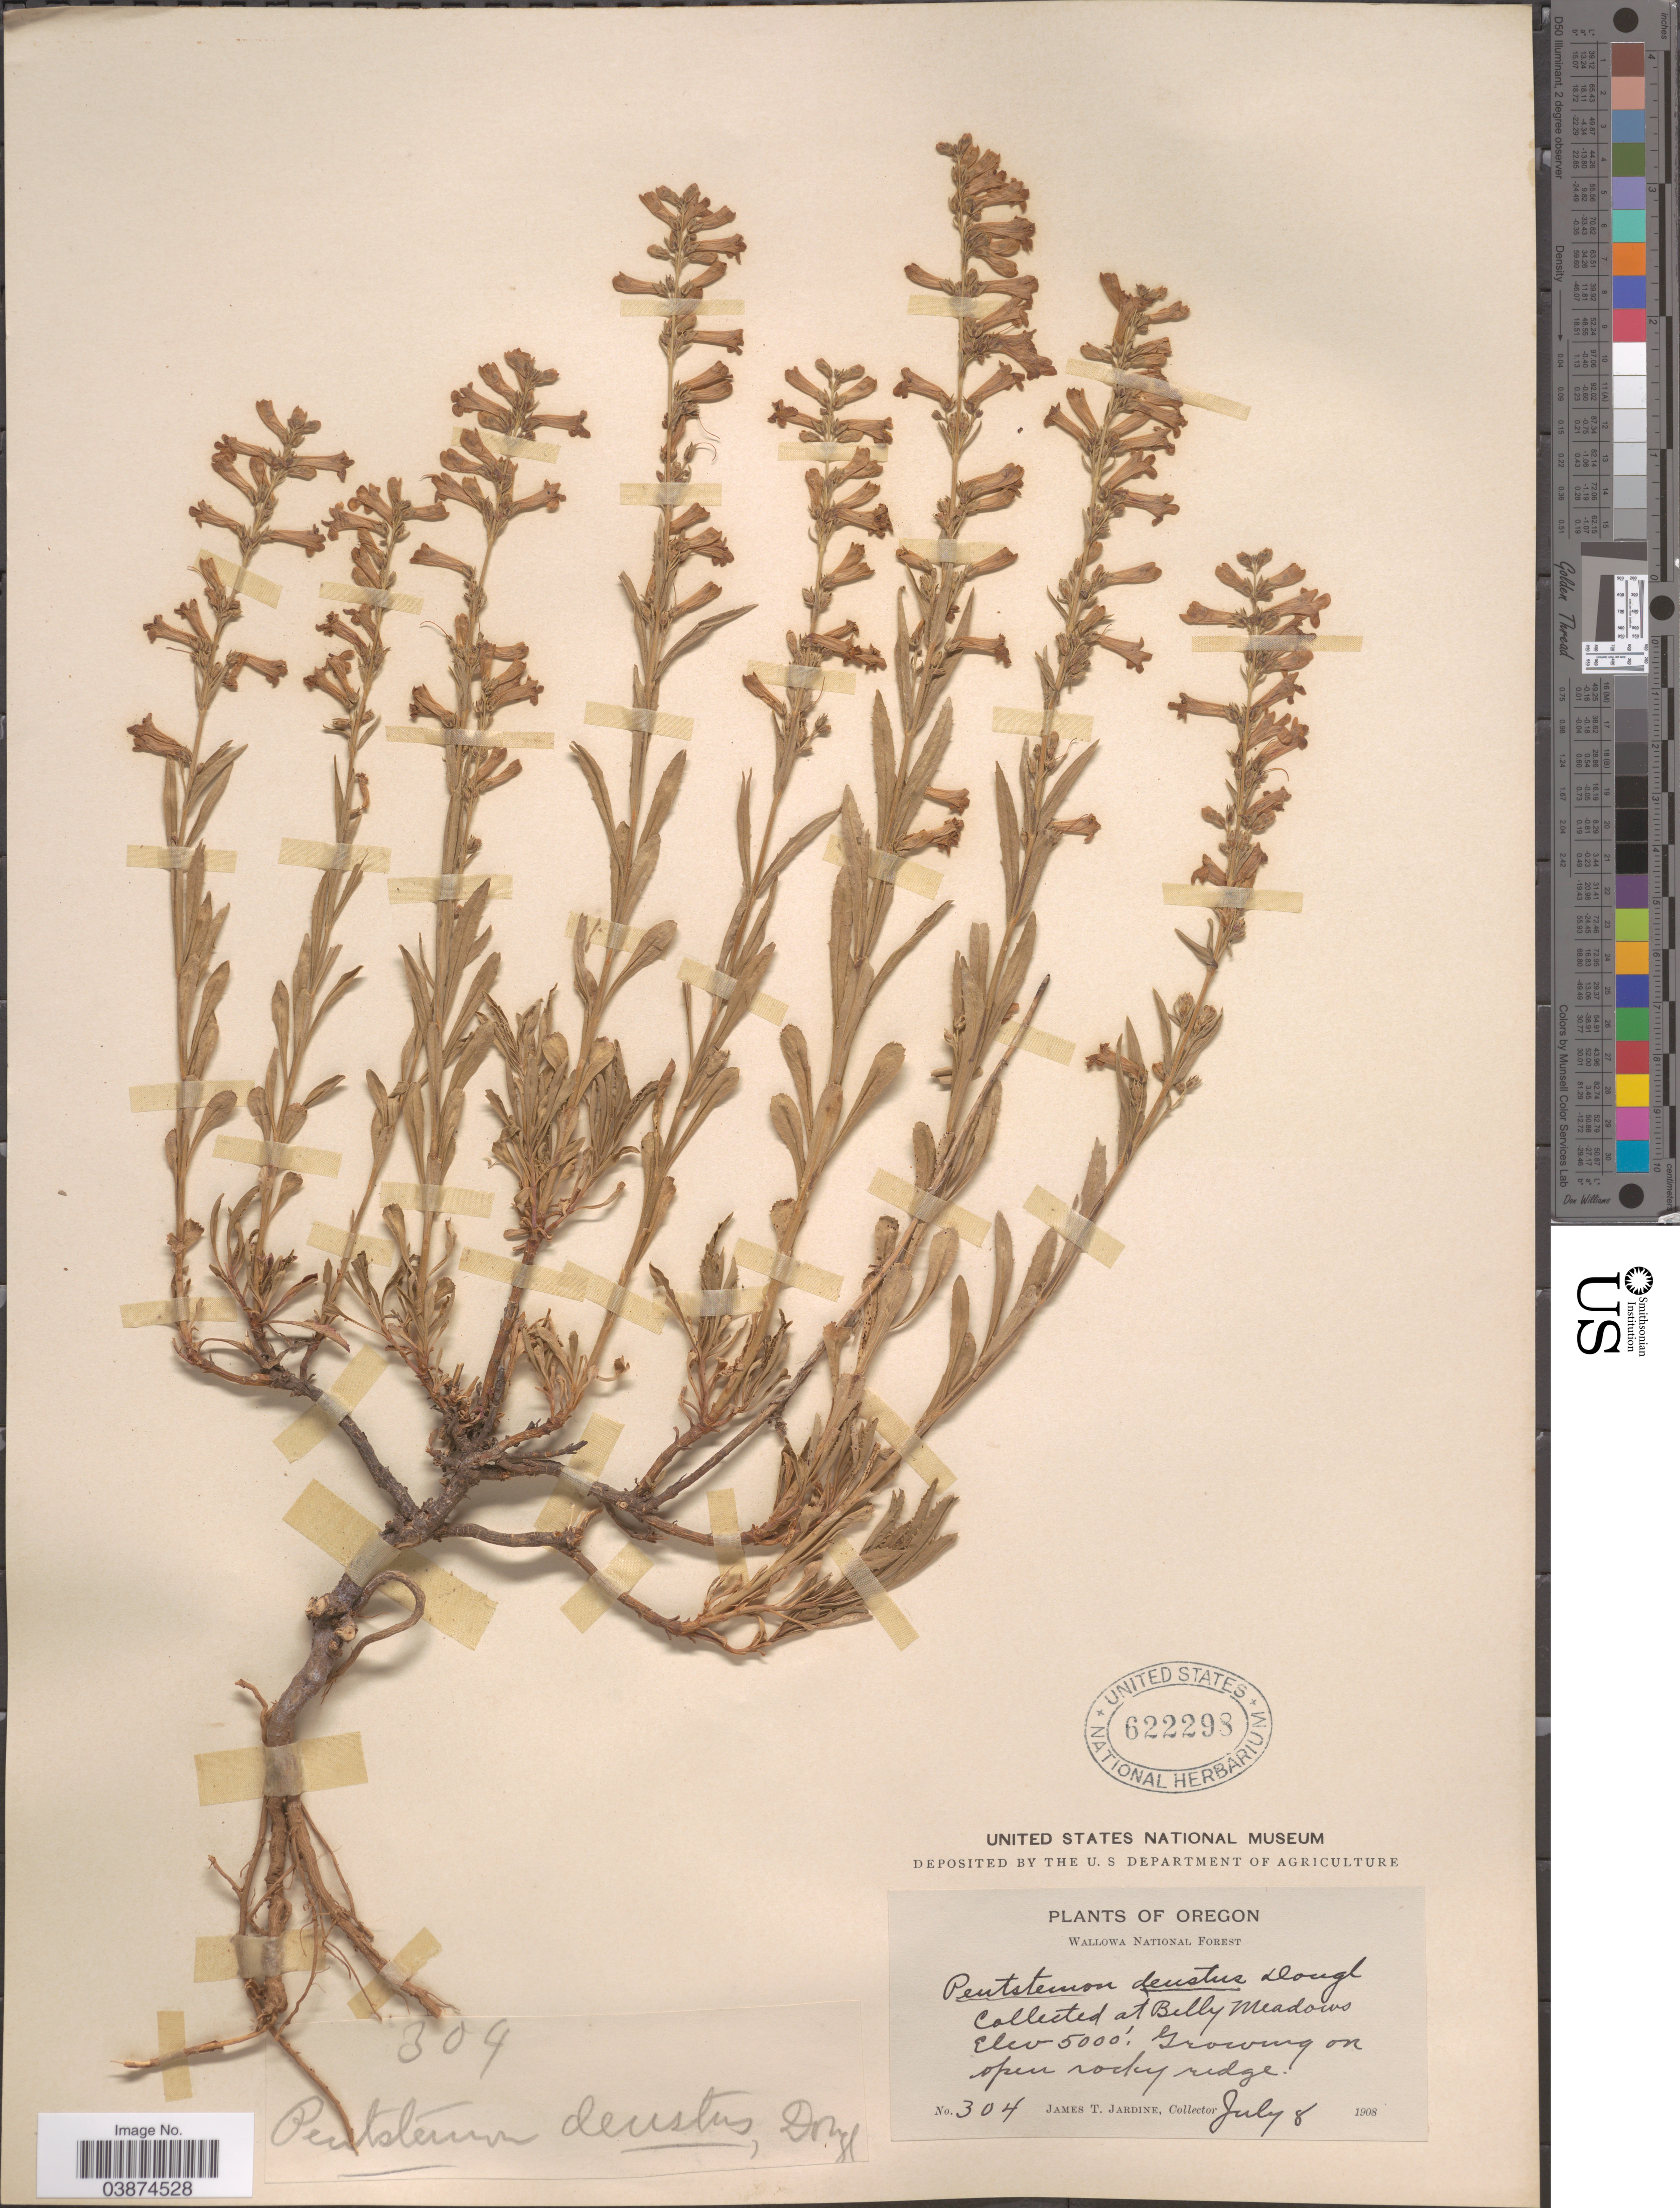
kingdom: Plantae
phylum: Tracheophyta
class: Magnoliopsida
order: Lamiales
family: Plantaginaceae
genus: Penstemon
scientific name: Penstemon deustus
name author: Douglas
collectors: J. T. Jardine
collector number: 304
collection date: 1908-07-08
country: United States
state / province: Oregon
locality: Wallowa National Forest. Belly Meadows.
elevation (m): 1524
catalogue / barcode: US 622298